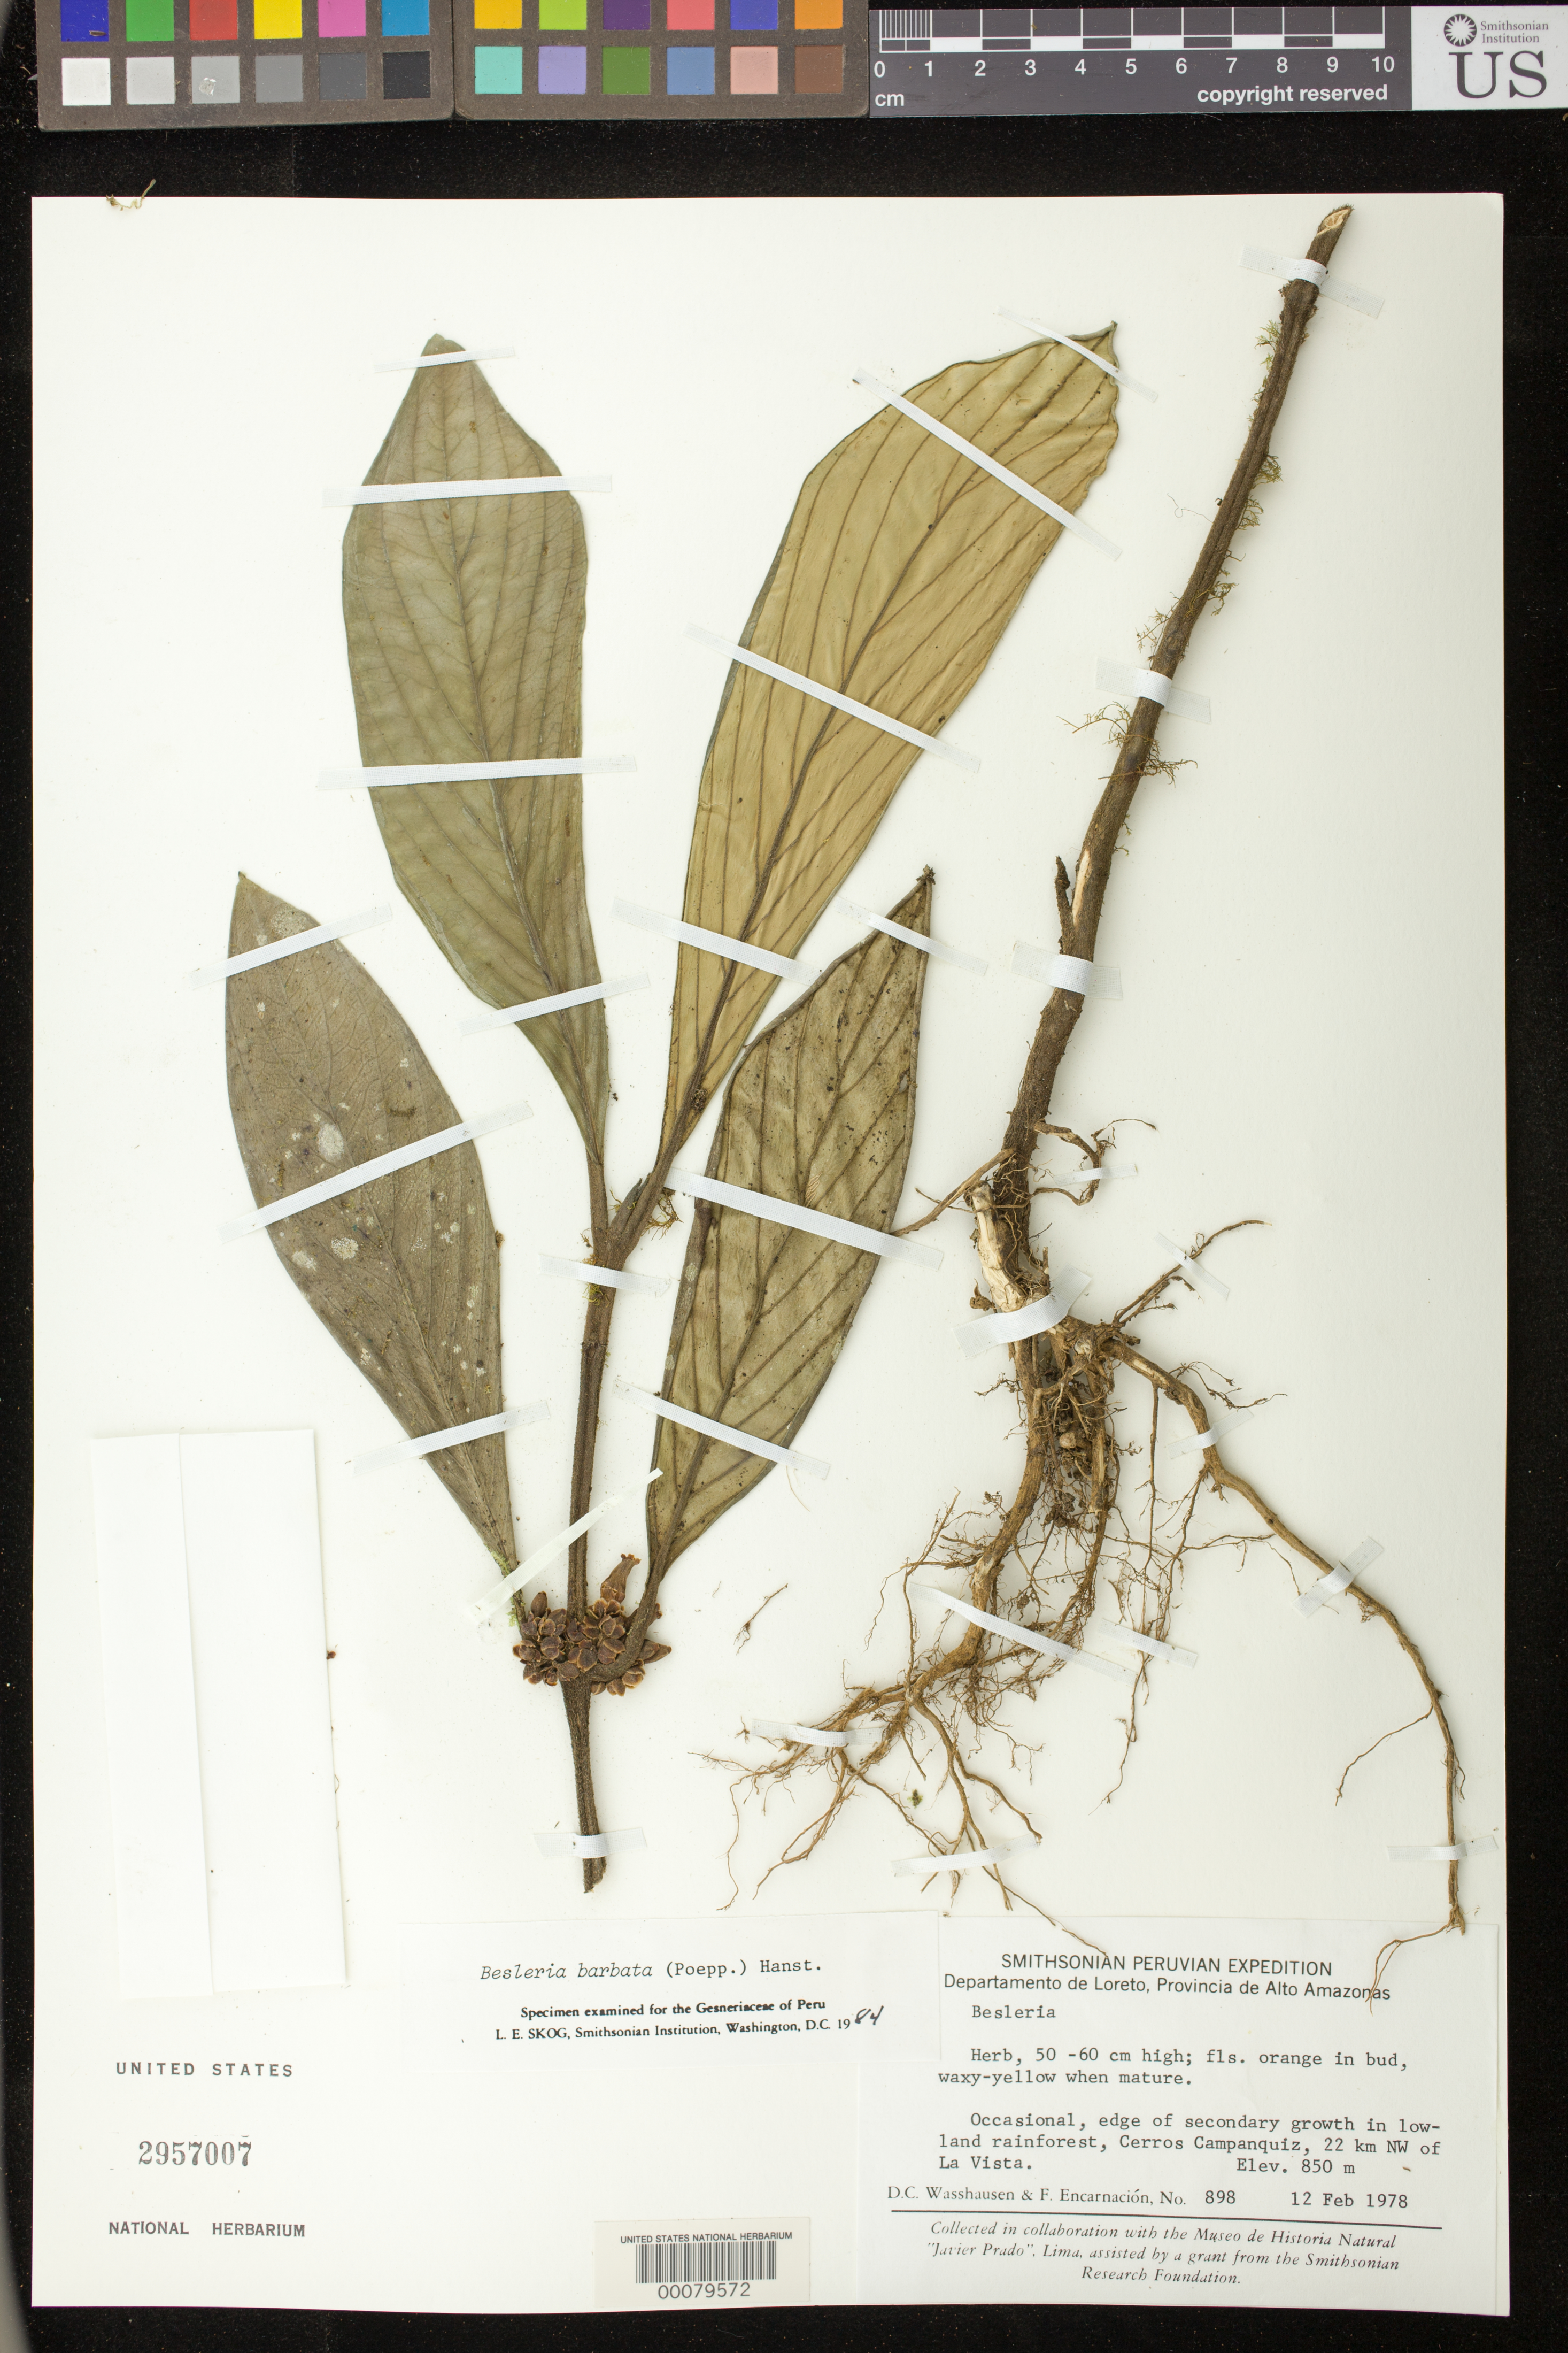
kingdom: Plantae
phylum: Tracheophyta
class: Magnoliopsida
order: Lamiales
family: Gesneriaceae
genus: Besleria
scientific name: Besleria barbata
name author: (Poepp.) Hanst.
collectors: D. C. Wasshausen & F. Encarnación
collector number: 898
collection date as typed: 12 Feb 1978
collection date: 1978-02-12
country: Peru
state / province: Loreto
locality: Prov. Alto Amazonas; Cerros Campanquiz, 22 km NW of La Vista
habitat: Occasional, edge of secondary growth in lowland rainforest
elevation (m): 850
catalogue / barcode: US 2957007